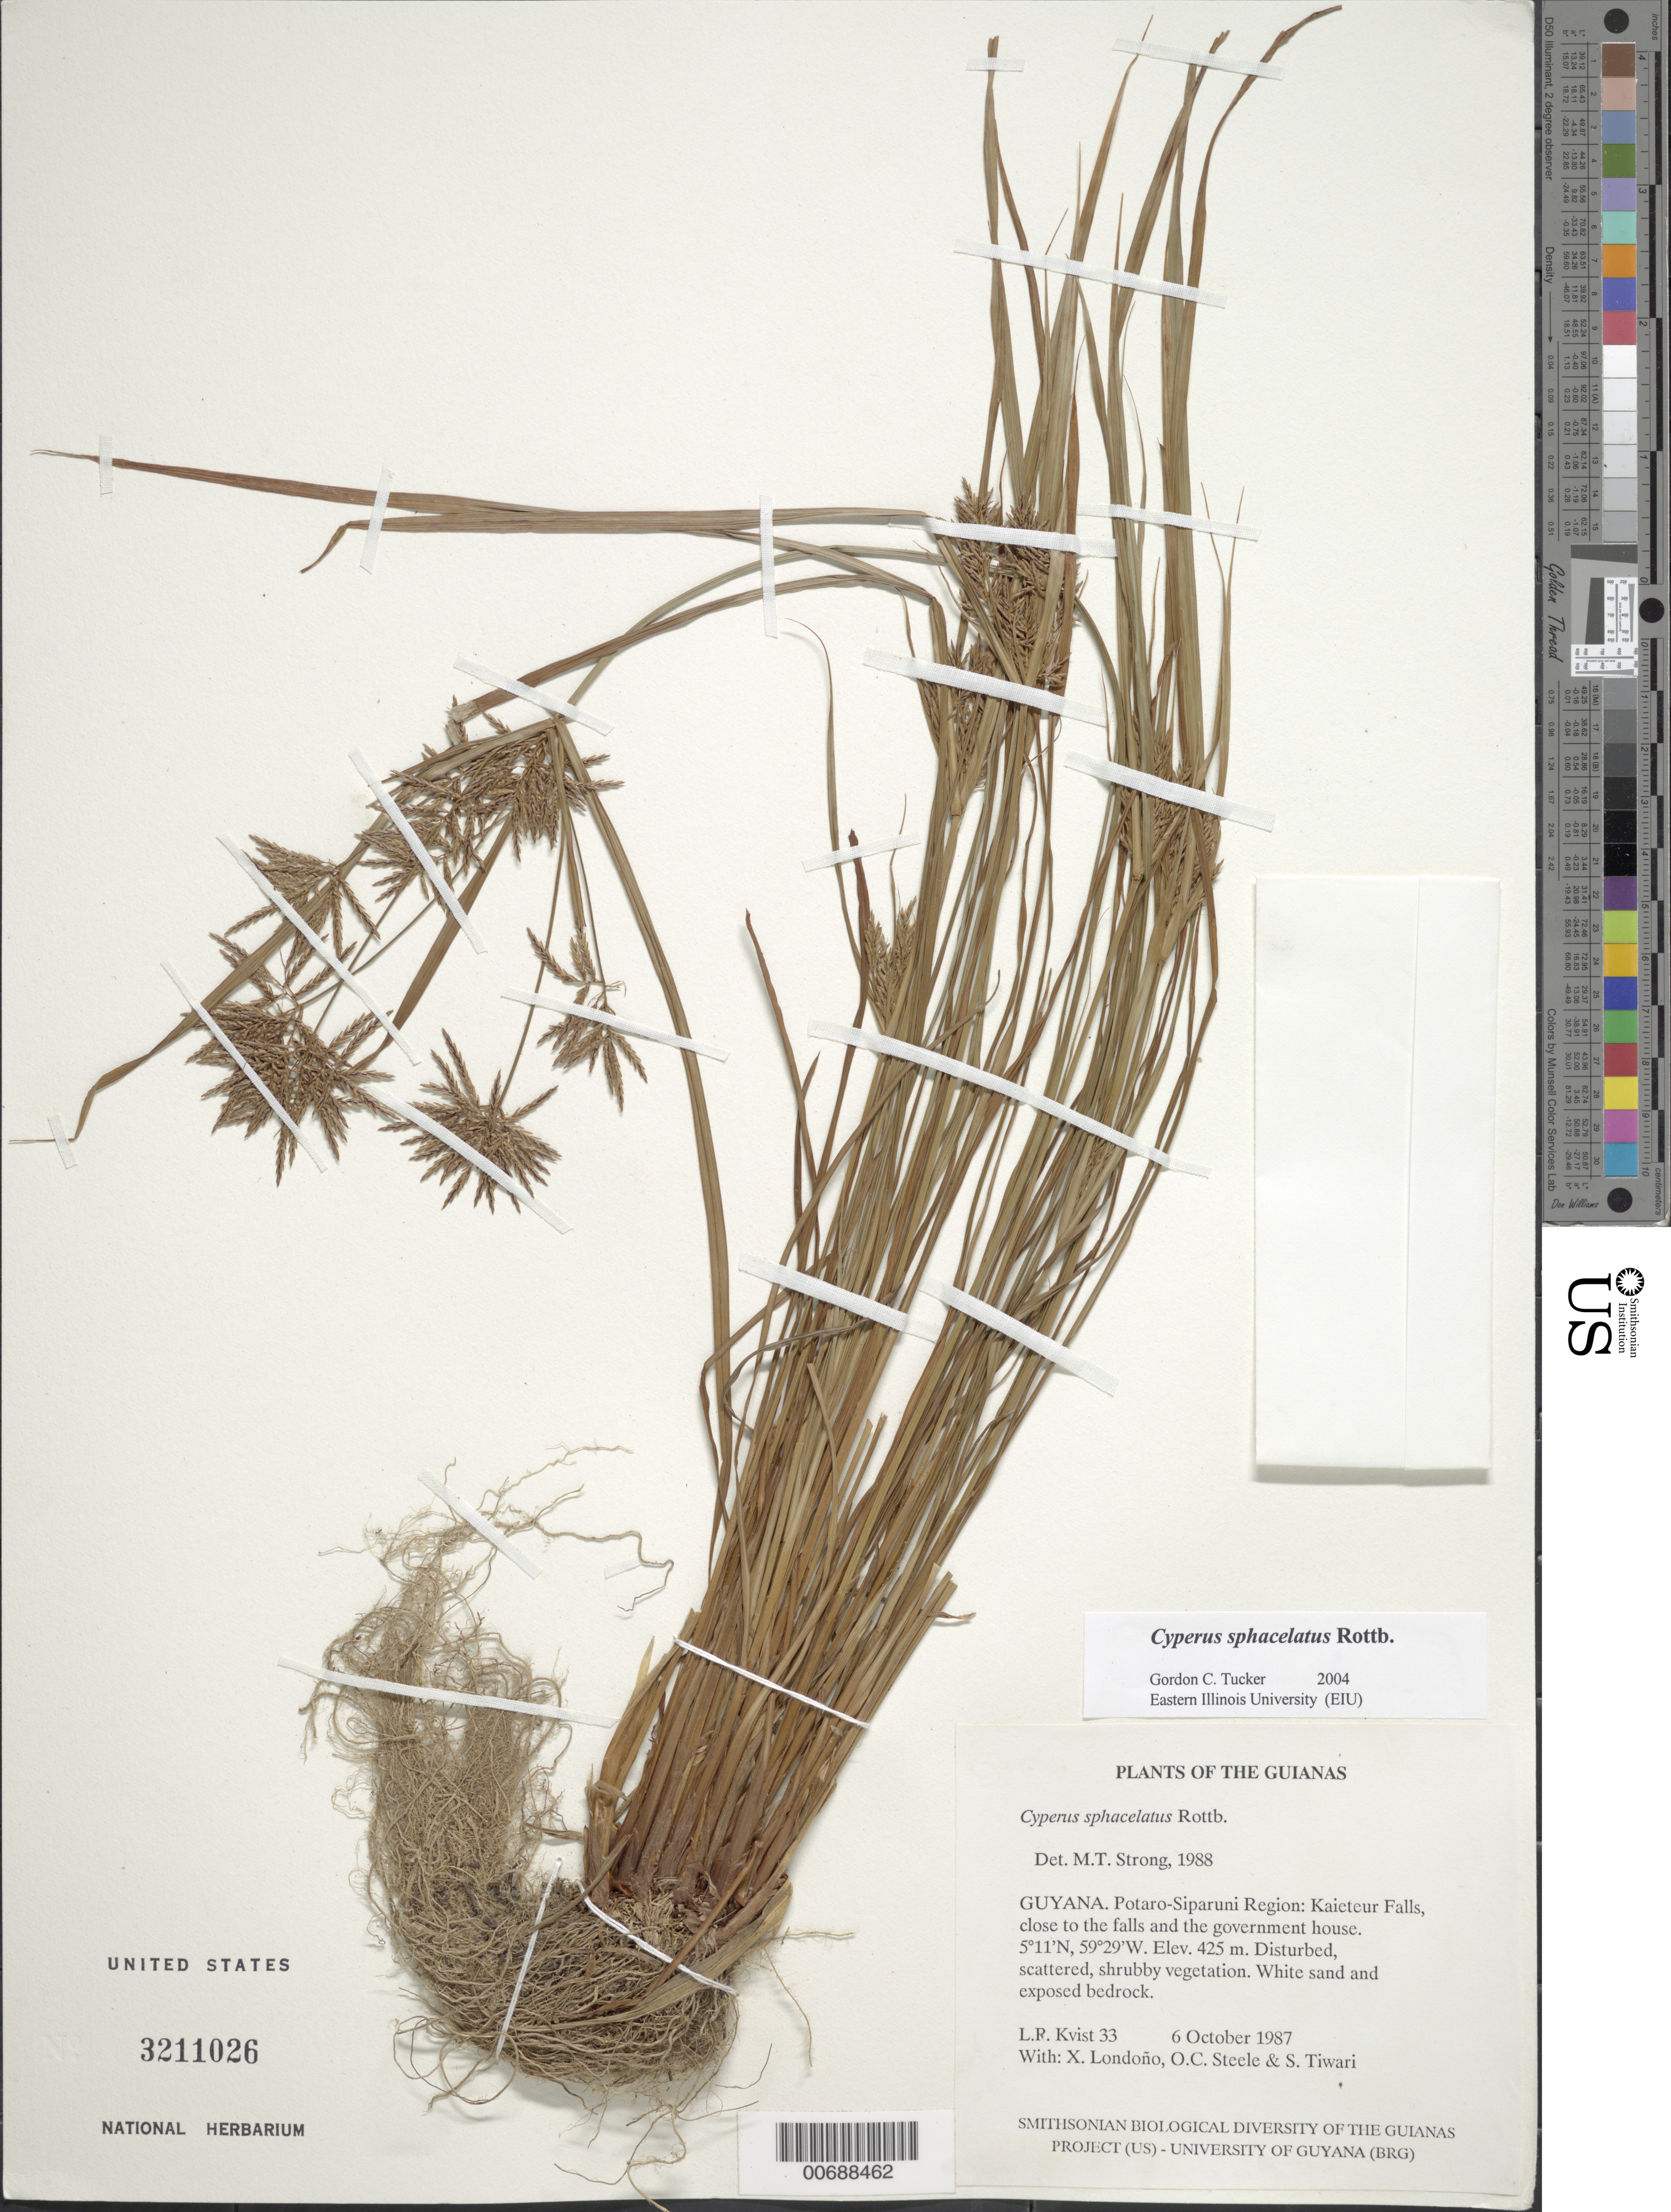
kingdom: Plantae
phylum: Tracheophyta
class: Liliopsida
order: Poales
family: Cyperaceae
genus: Cyperus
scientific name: Cyperus sphacelatus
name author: Rottb.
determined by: Tucker, G. C.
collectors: L. P. Kvist, X. Londoño, O. C. Steele & S. Tiwari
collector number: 33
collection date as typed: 6 October 1987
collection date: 1987-10-06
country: Guyana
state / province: Potaro-Siparuni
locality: Kaieteur Falls, close to the falls and the government house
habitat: Disturbed, scattered, shrubby vegetation. White sand and exposed bedrock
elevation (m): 425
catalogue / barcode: US 3211026